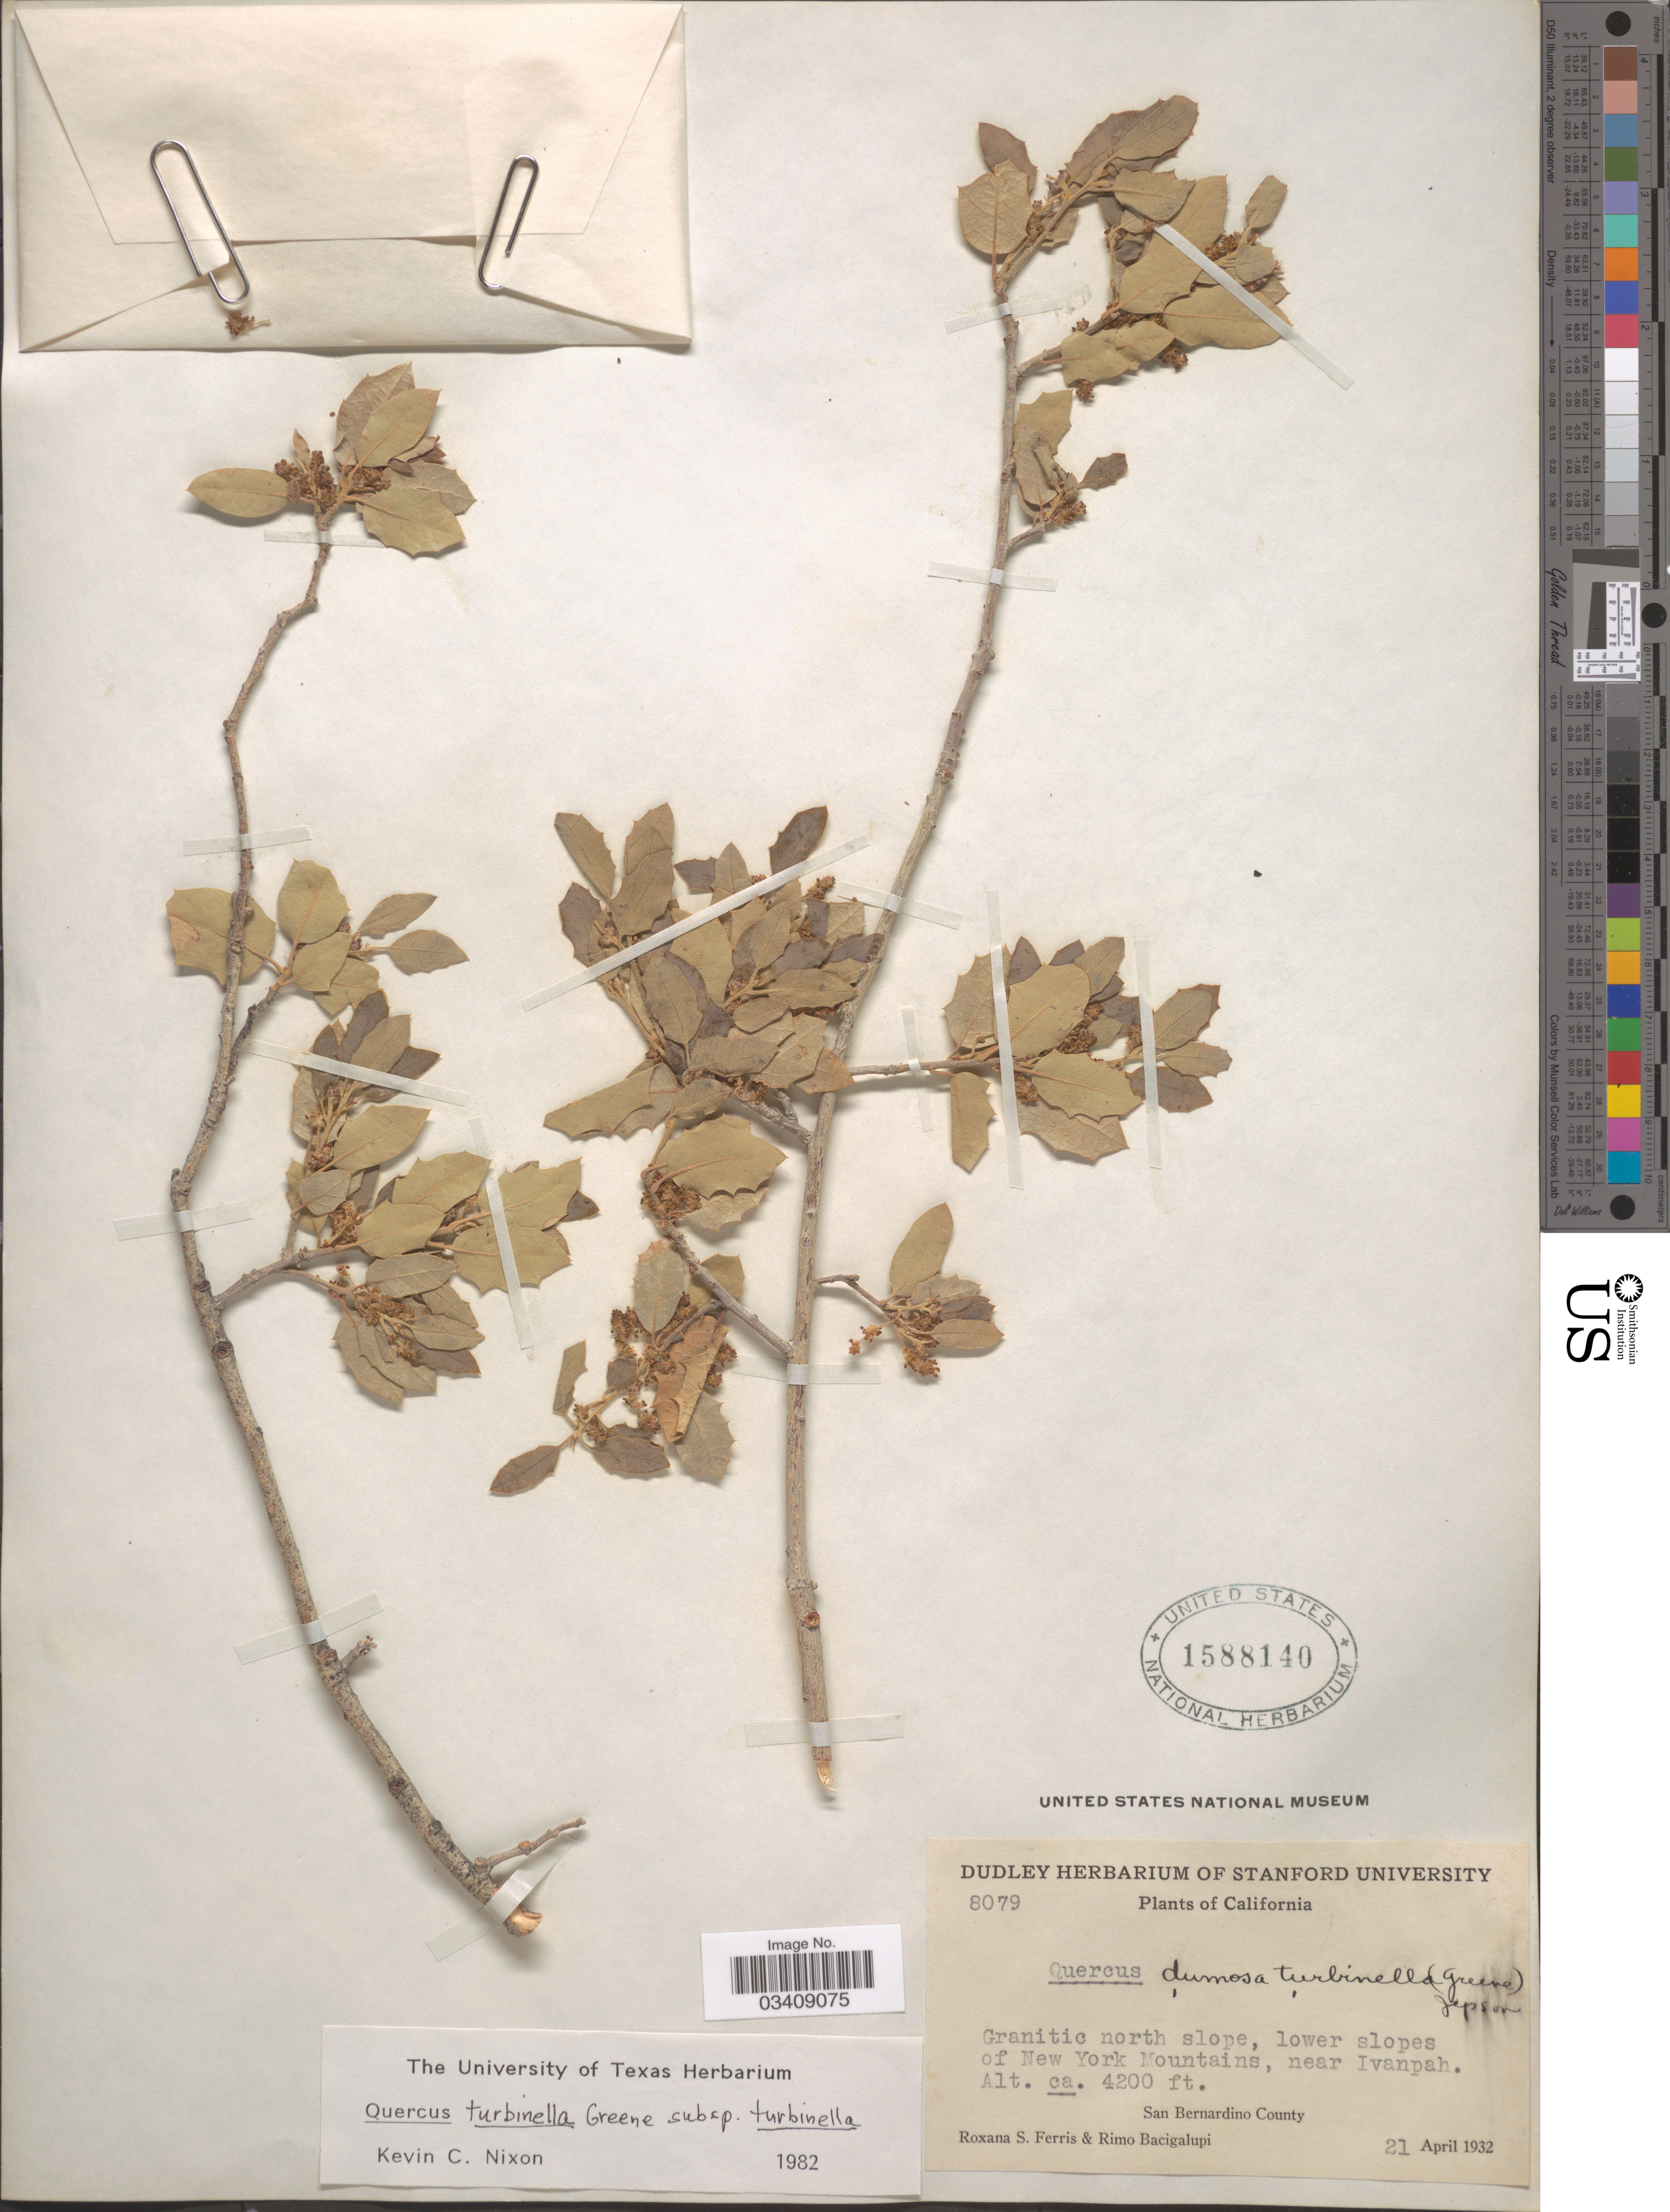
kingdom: Plantae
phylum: Tracheophyta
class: Magnoliopsida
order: Fagales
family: Fagaceae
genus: Quercus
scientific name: Quercus turbinella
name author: Greene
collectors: R. S. Ferris & R. Bacigalupi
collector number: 8079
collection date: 1932-04-21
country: United States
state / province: California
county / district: San Bernardino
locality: Granitic north slope, lower slopes of New York Mountains, near Ivanpah. San Bernardino County.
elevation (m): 1280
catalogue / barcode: US 1588140